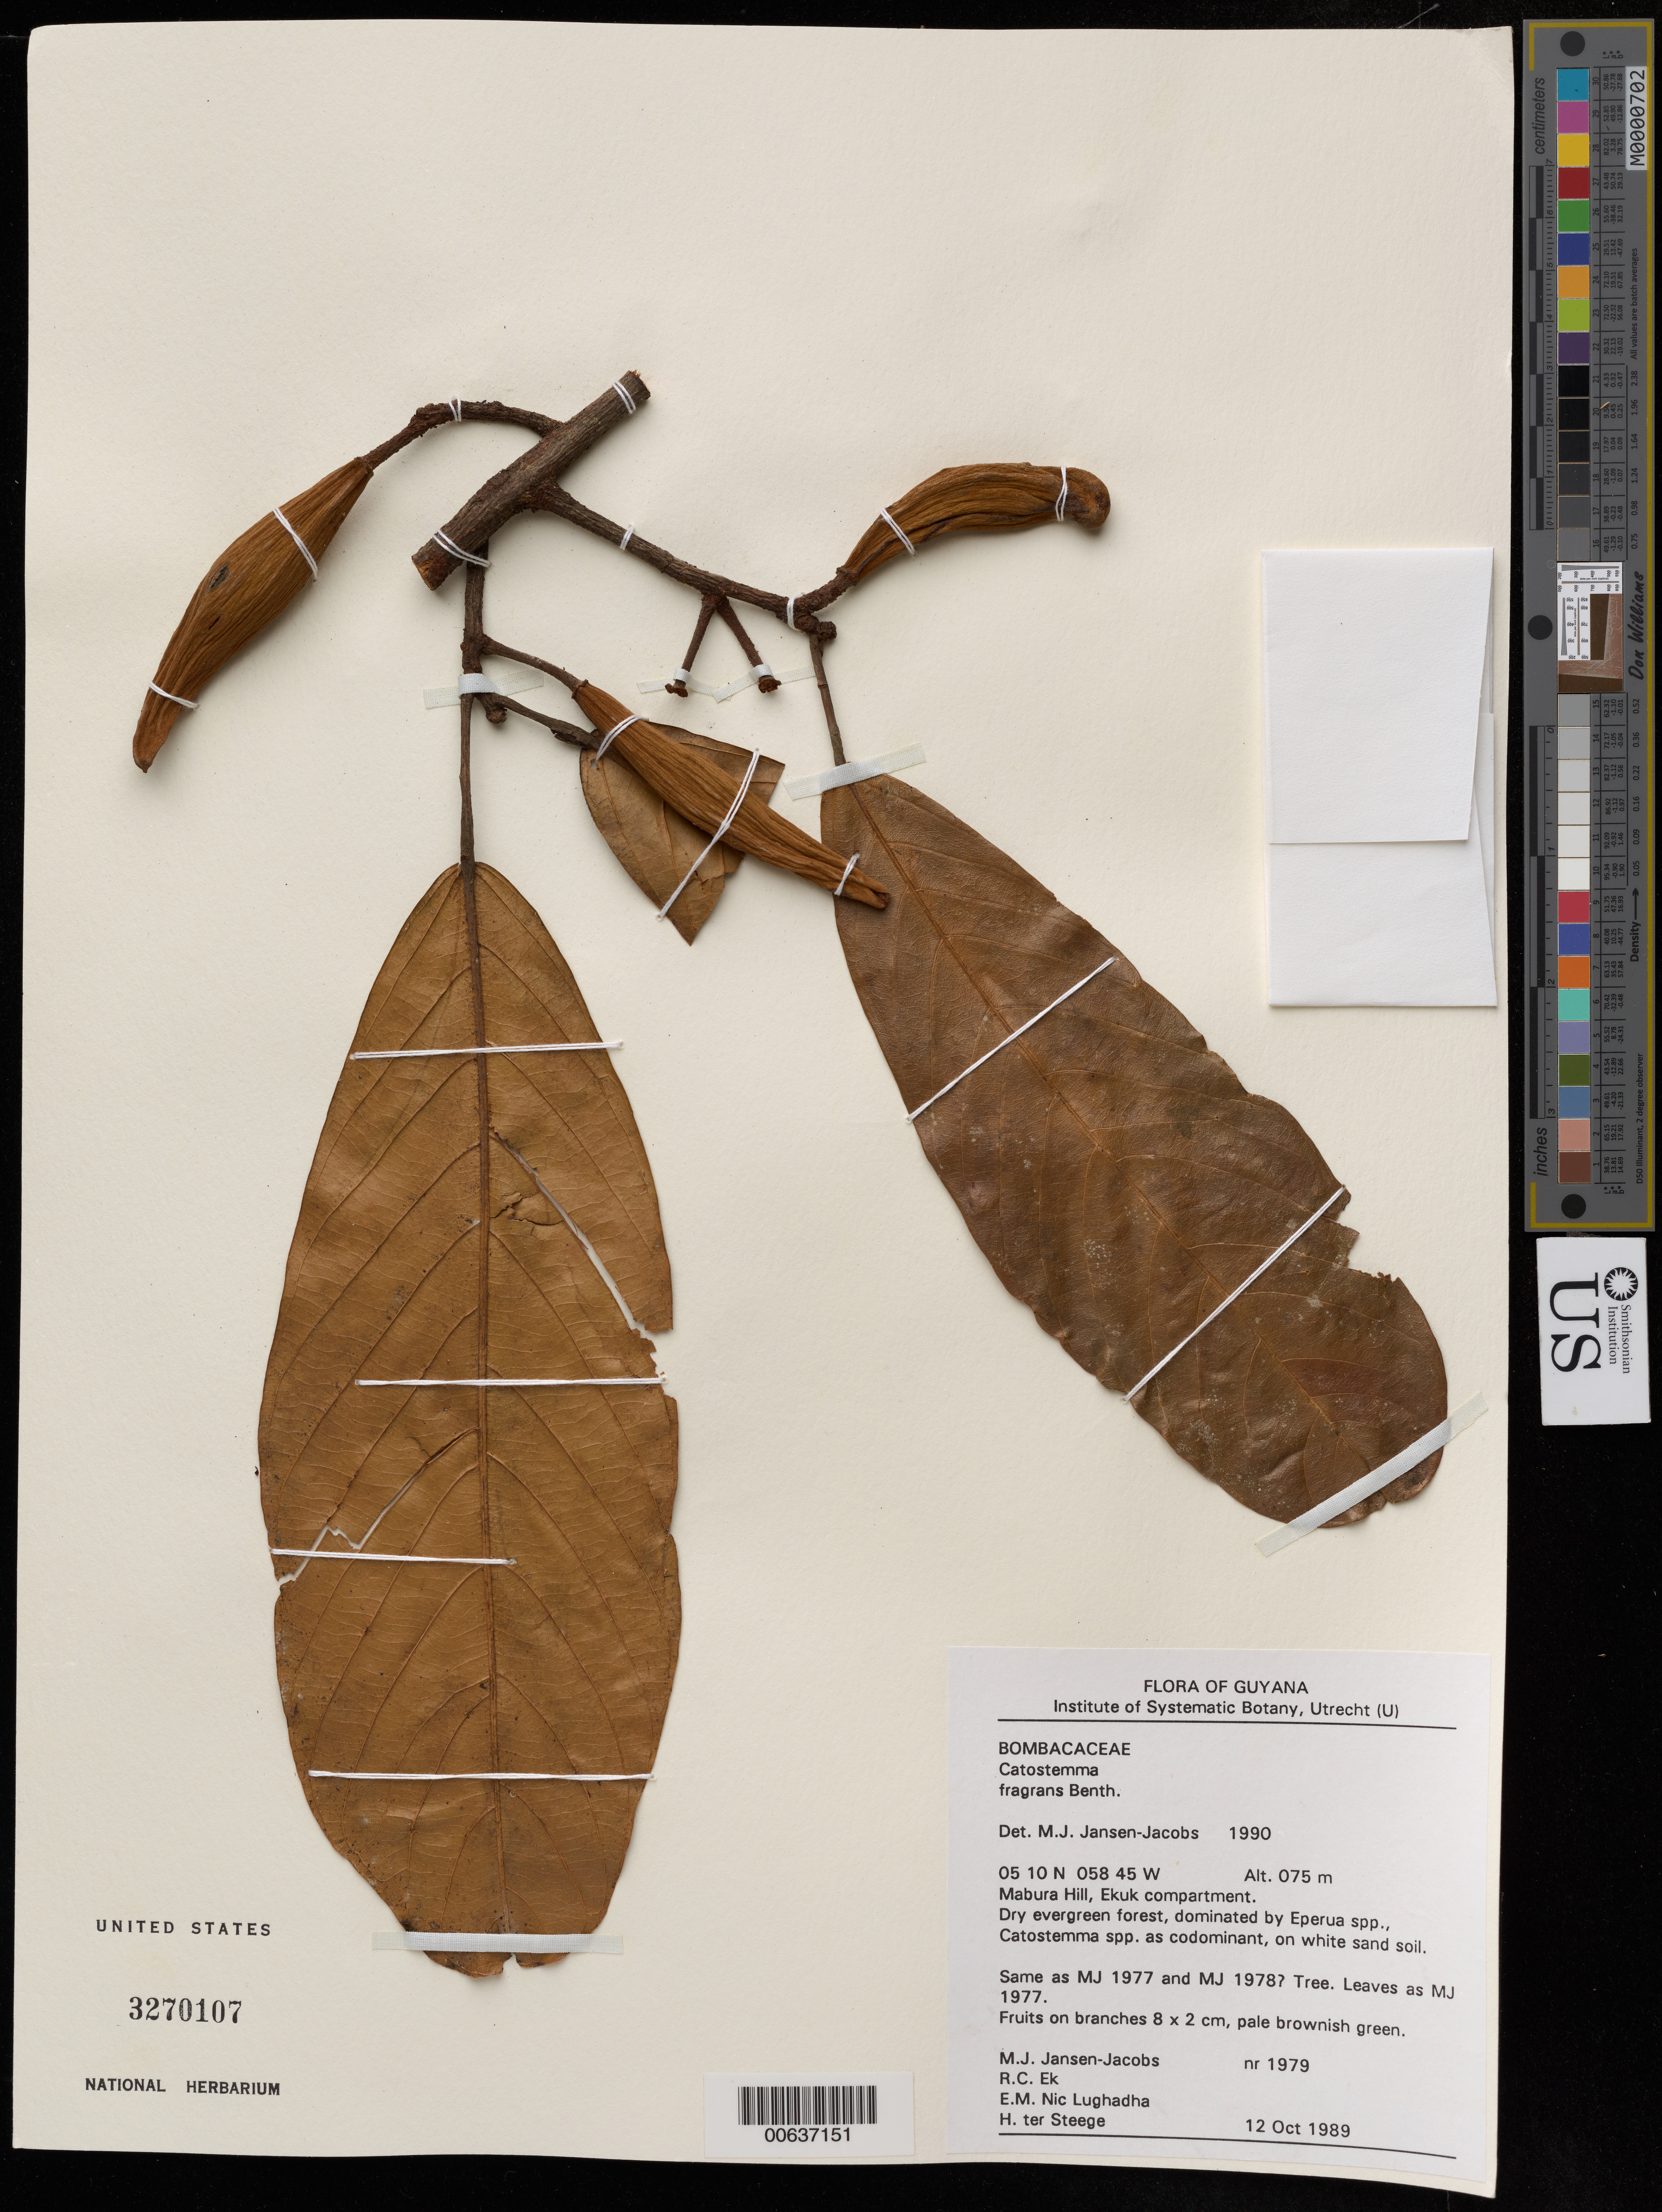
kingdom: Plantae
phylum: Tracheophyta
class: Magnoliopsida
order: Malvales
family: Malvaceae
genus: Catostemma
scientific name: Catostemma fragrans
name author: Benth.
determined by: Jansen-Jacobs, M. J., (U), Nationaal Herbarium Nederland, Utrecht University branch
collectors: M. J. Jansen-Jacobs, R. C. Ek, E. Nic Lughadha & H. ter Steege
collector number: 1979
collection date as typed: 12-Oct-89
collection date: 1989-10-12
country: Guyana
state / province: U. Demerara-Berbice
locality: Mabura Hill, Ekuk compartment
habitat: Dry evergreen forest, dominated by Eperua spp. Catostemma spp. As codominant, on white sand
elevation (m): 75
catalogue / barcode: US 3270107